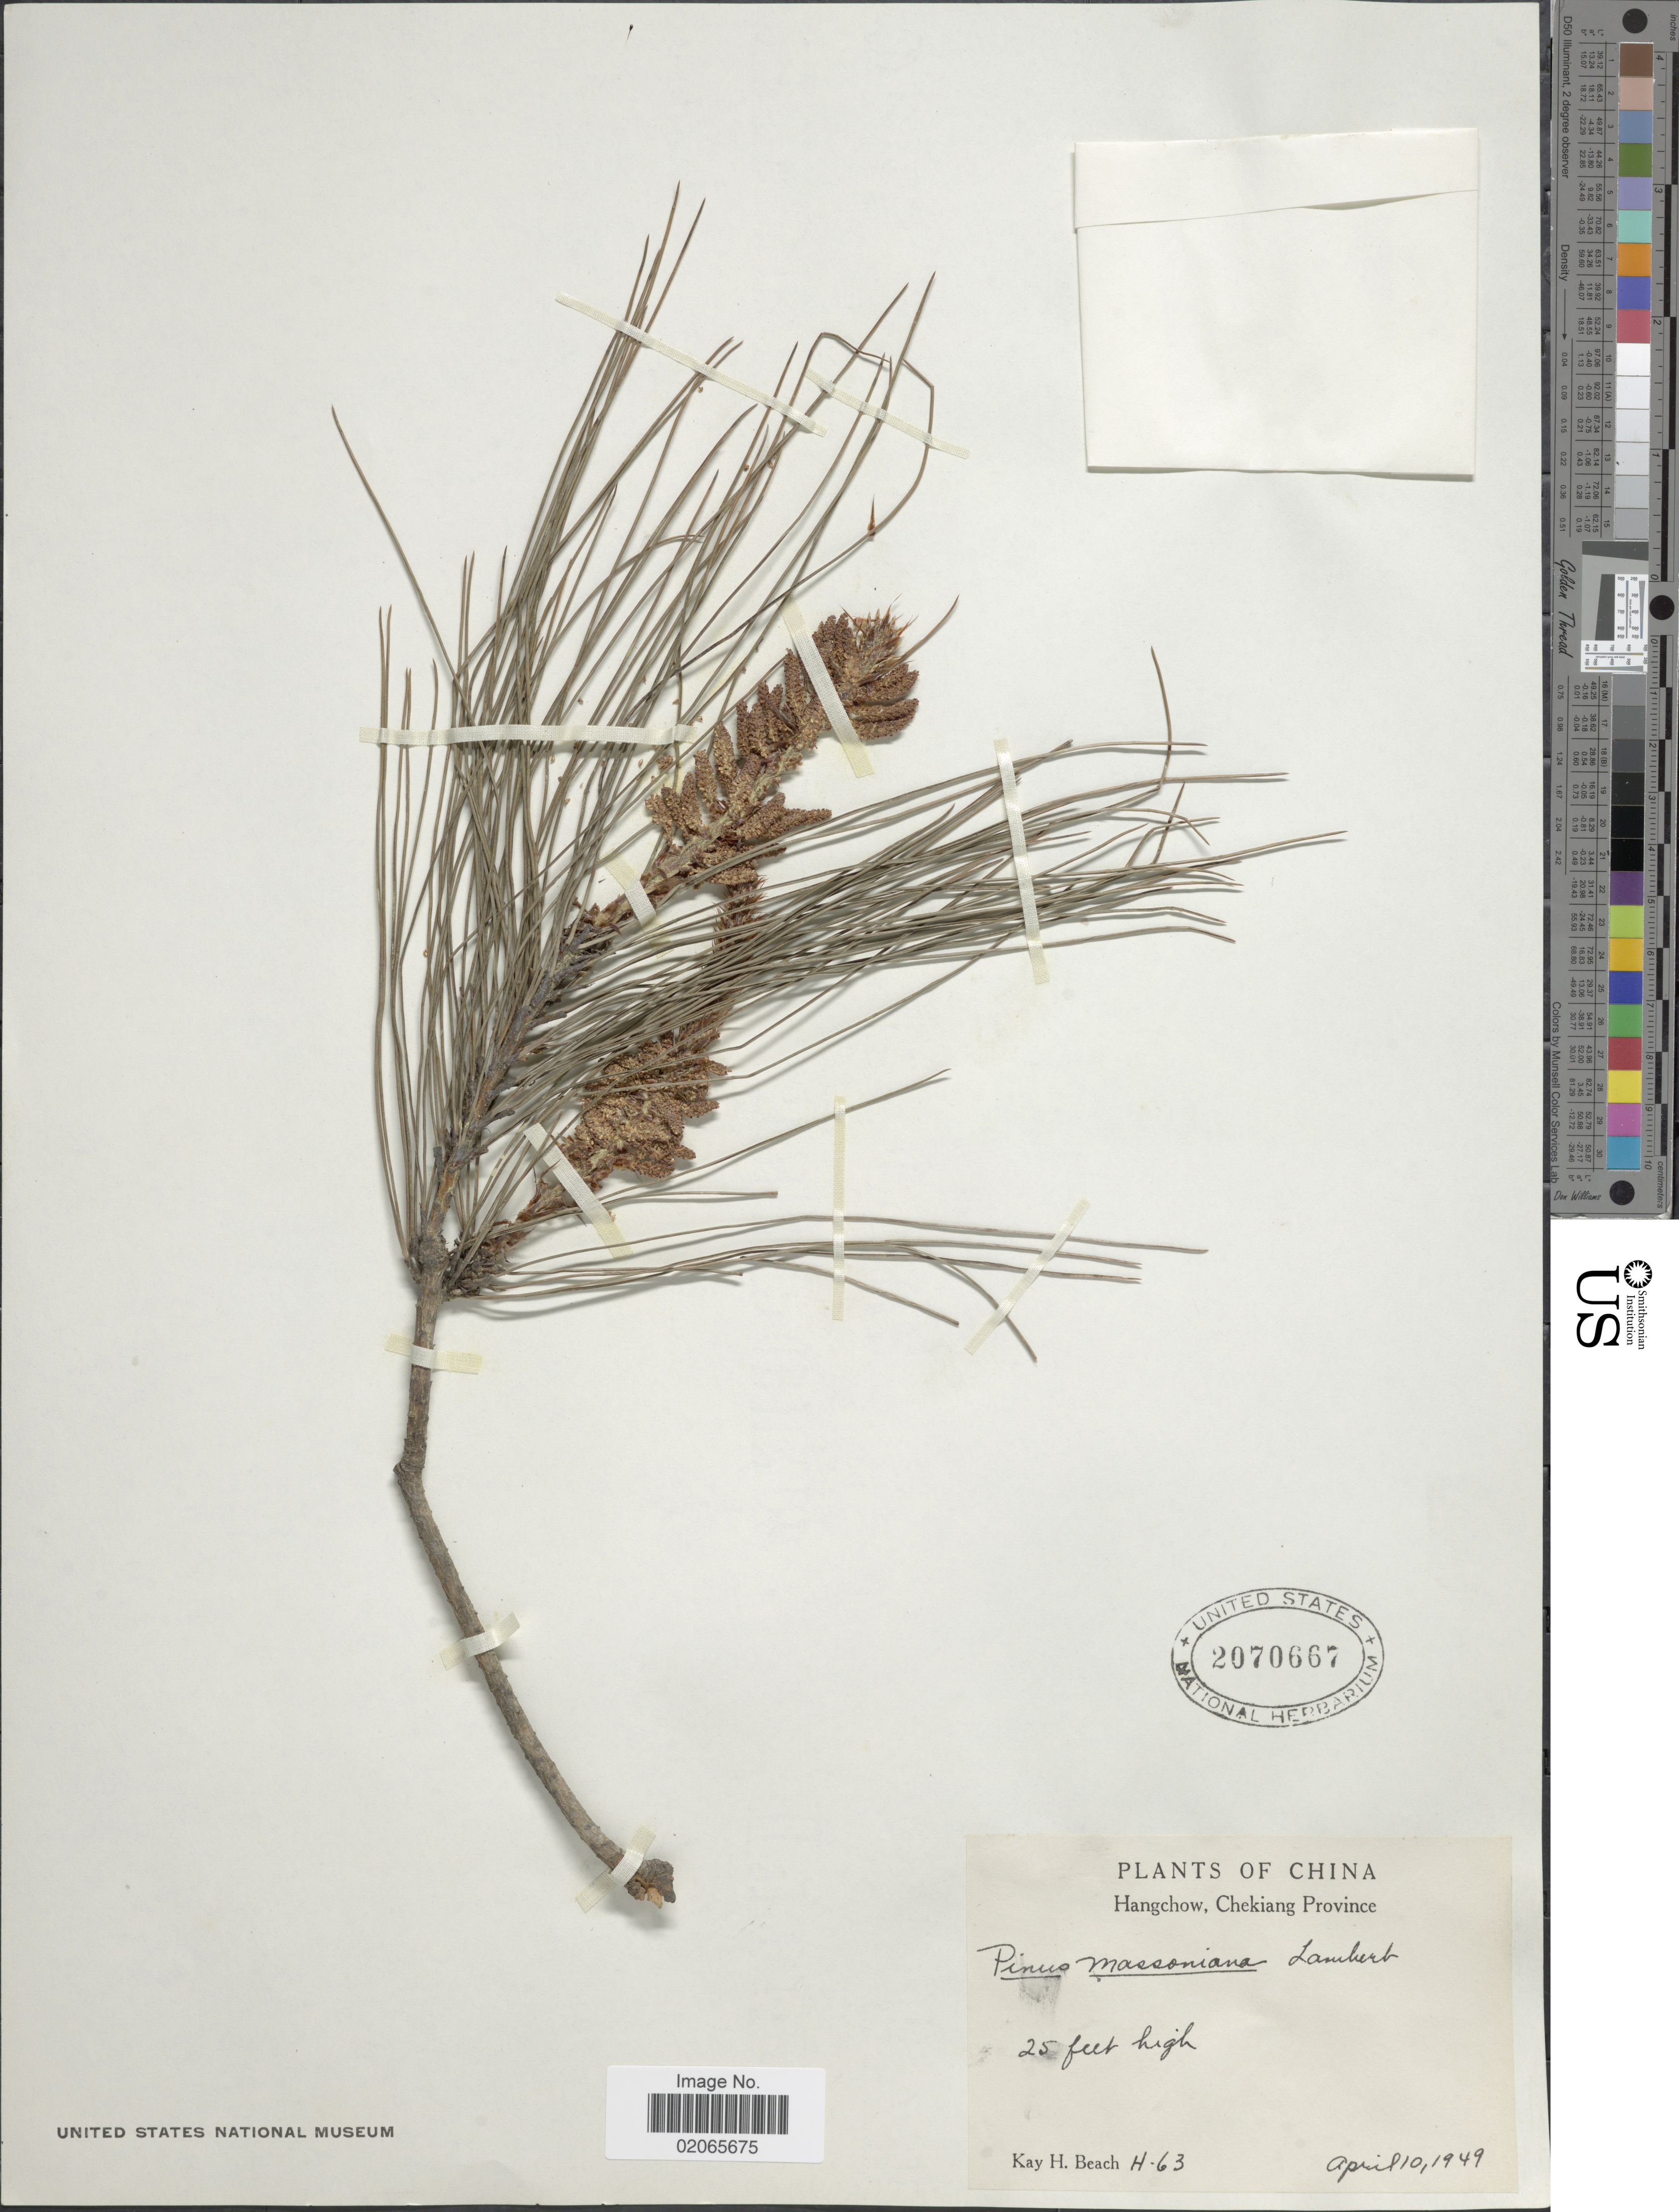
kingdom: Plantae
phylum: Tracheophyta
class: Pinopsida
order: Pinales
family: Pinaceae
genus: Pinus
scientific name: Pinus massoniana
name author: D. Don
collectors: K. H. Beach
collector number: H63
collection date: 1949-04-10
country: China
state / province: Zhejiang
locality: Hangchow, Chekiang Province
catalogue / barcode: US 2070667